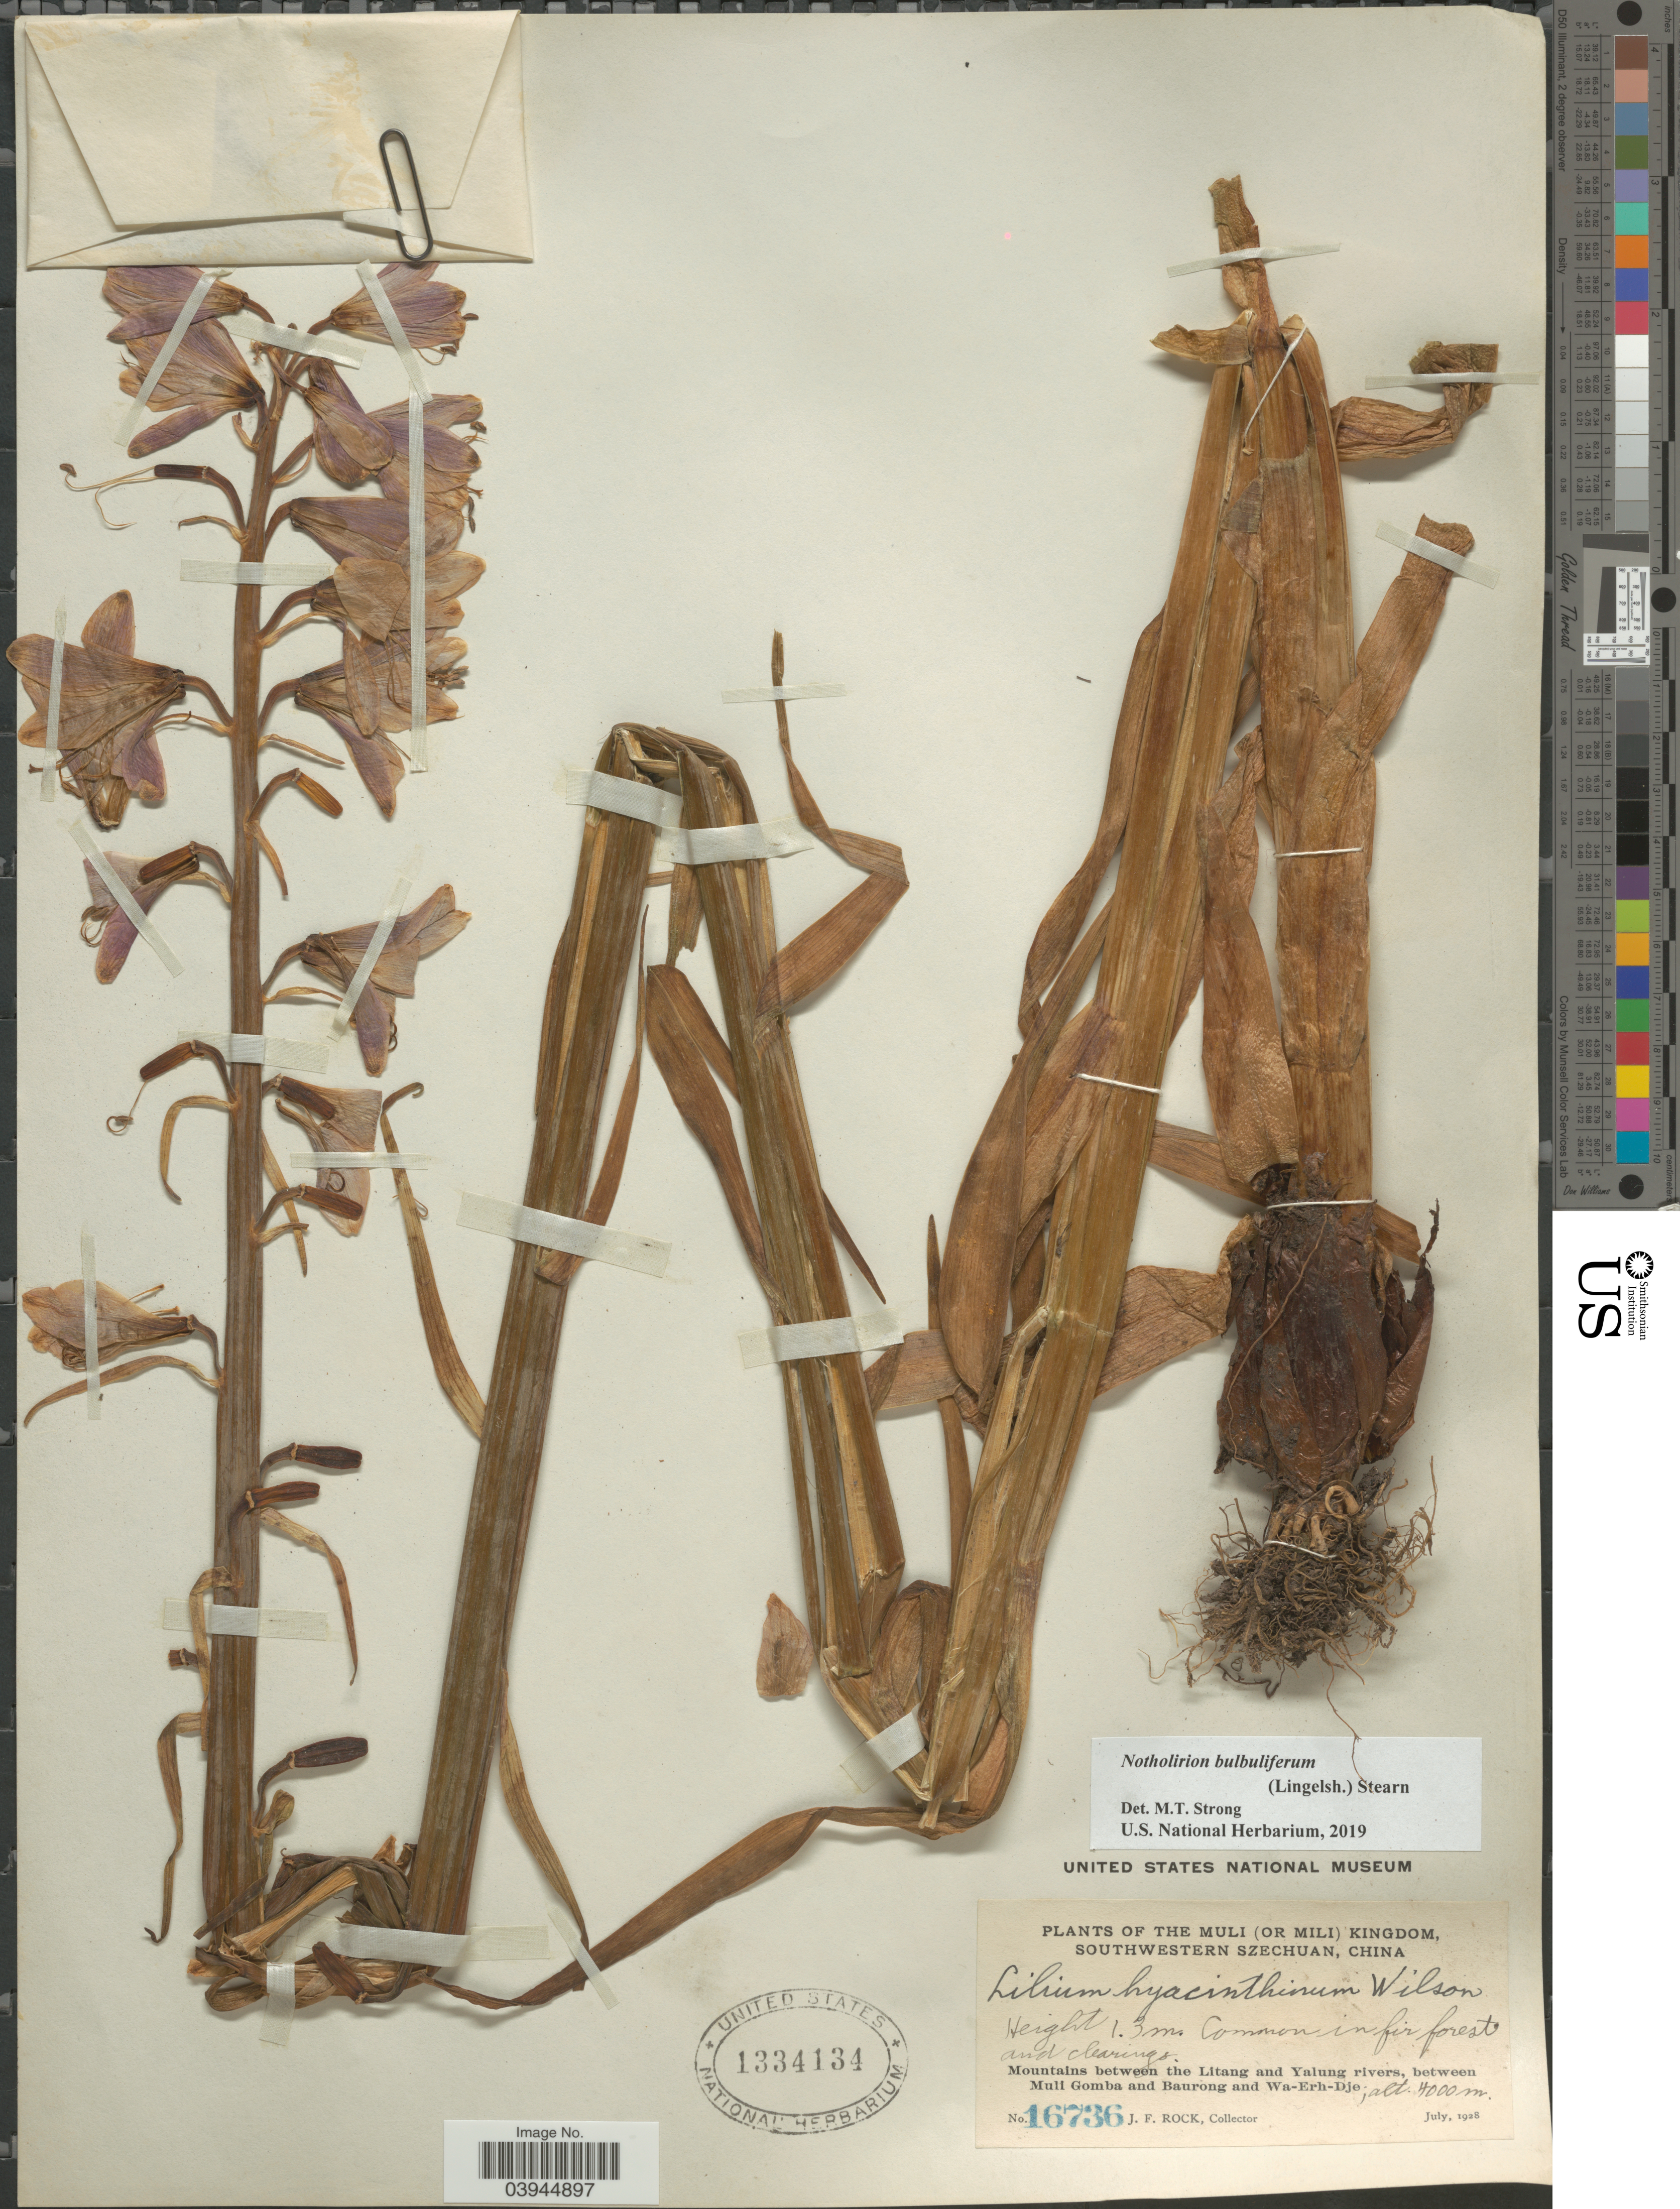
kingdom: Plantae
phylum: Tracheophyta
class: Liliopsida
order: Liliales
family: Liliaceae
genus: Notholirion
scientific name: Notholirion bulbuliferum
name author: (Lingelsh. ex H. Limpr.) Stearn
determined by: Strong, Mark T., (BOT), Smithsonian Institution - National Museum of Natural History (UNITED STATES)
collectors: J. Rock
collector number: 16736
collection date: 1928-07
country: China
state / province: Sichuan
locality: The Muli (or Mili) Kingdom, southwestern Szechuan. Mountains between the Litang and Yalung rivers, between Muli Gomba and Baurong and Wa-Erh-Dje.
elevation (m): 4000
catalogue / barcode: US 1334134